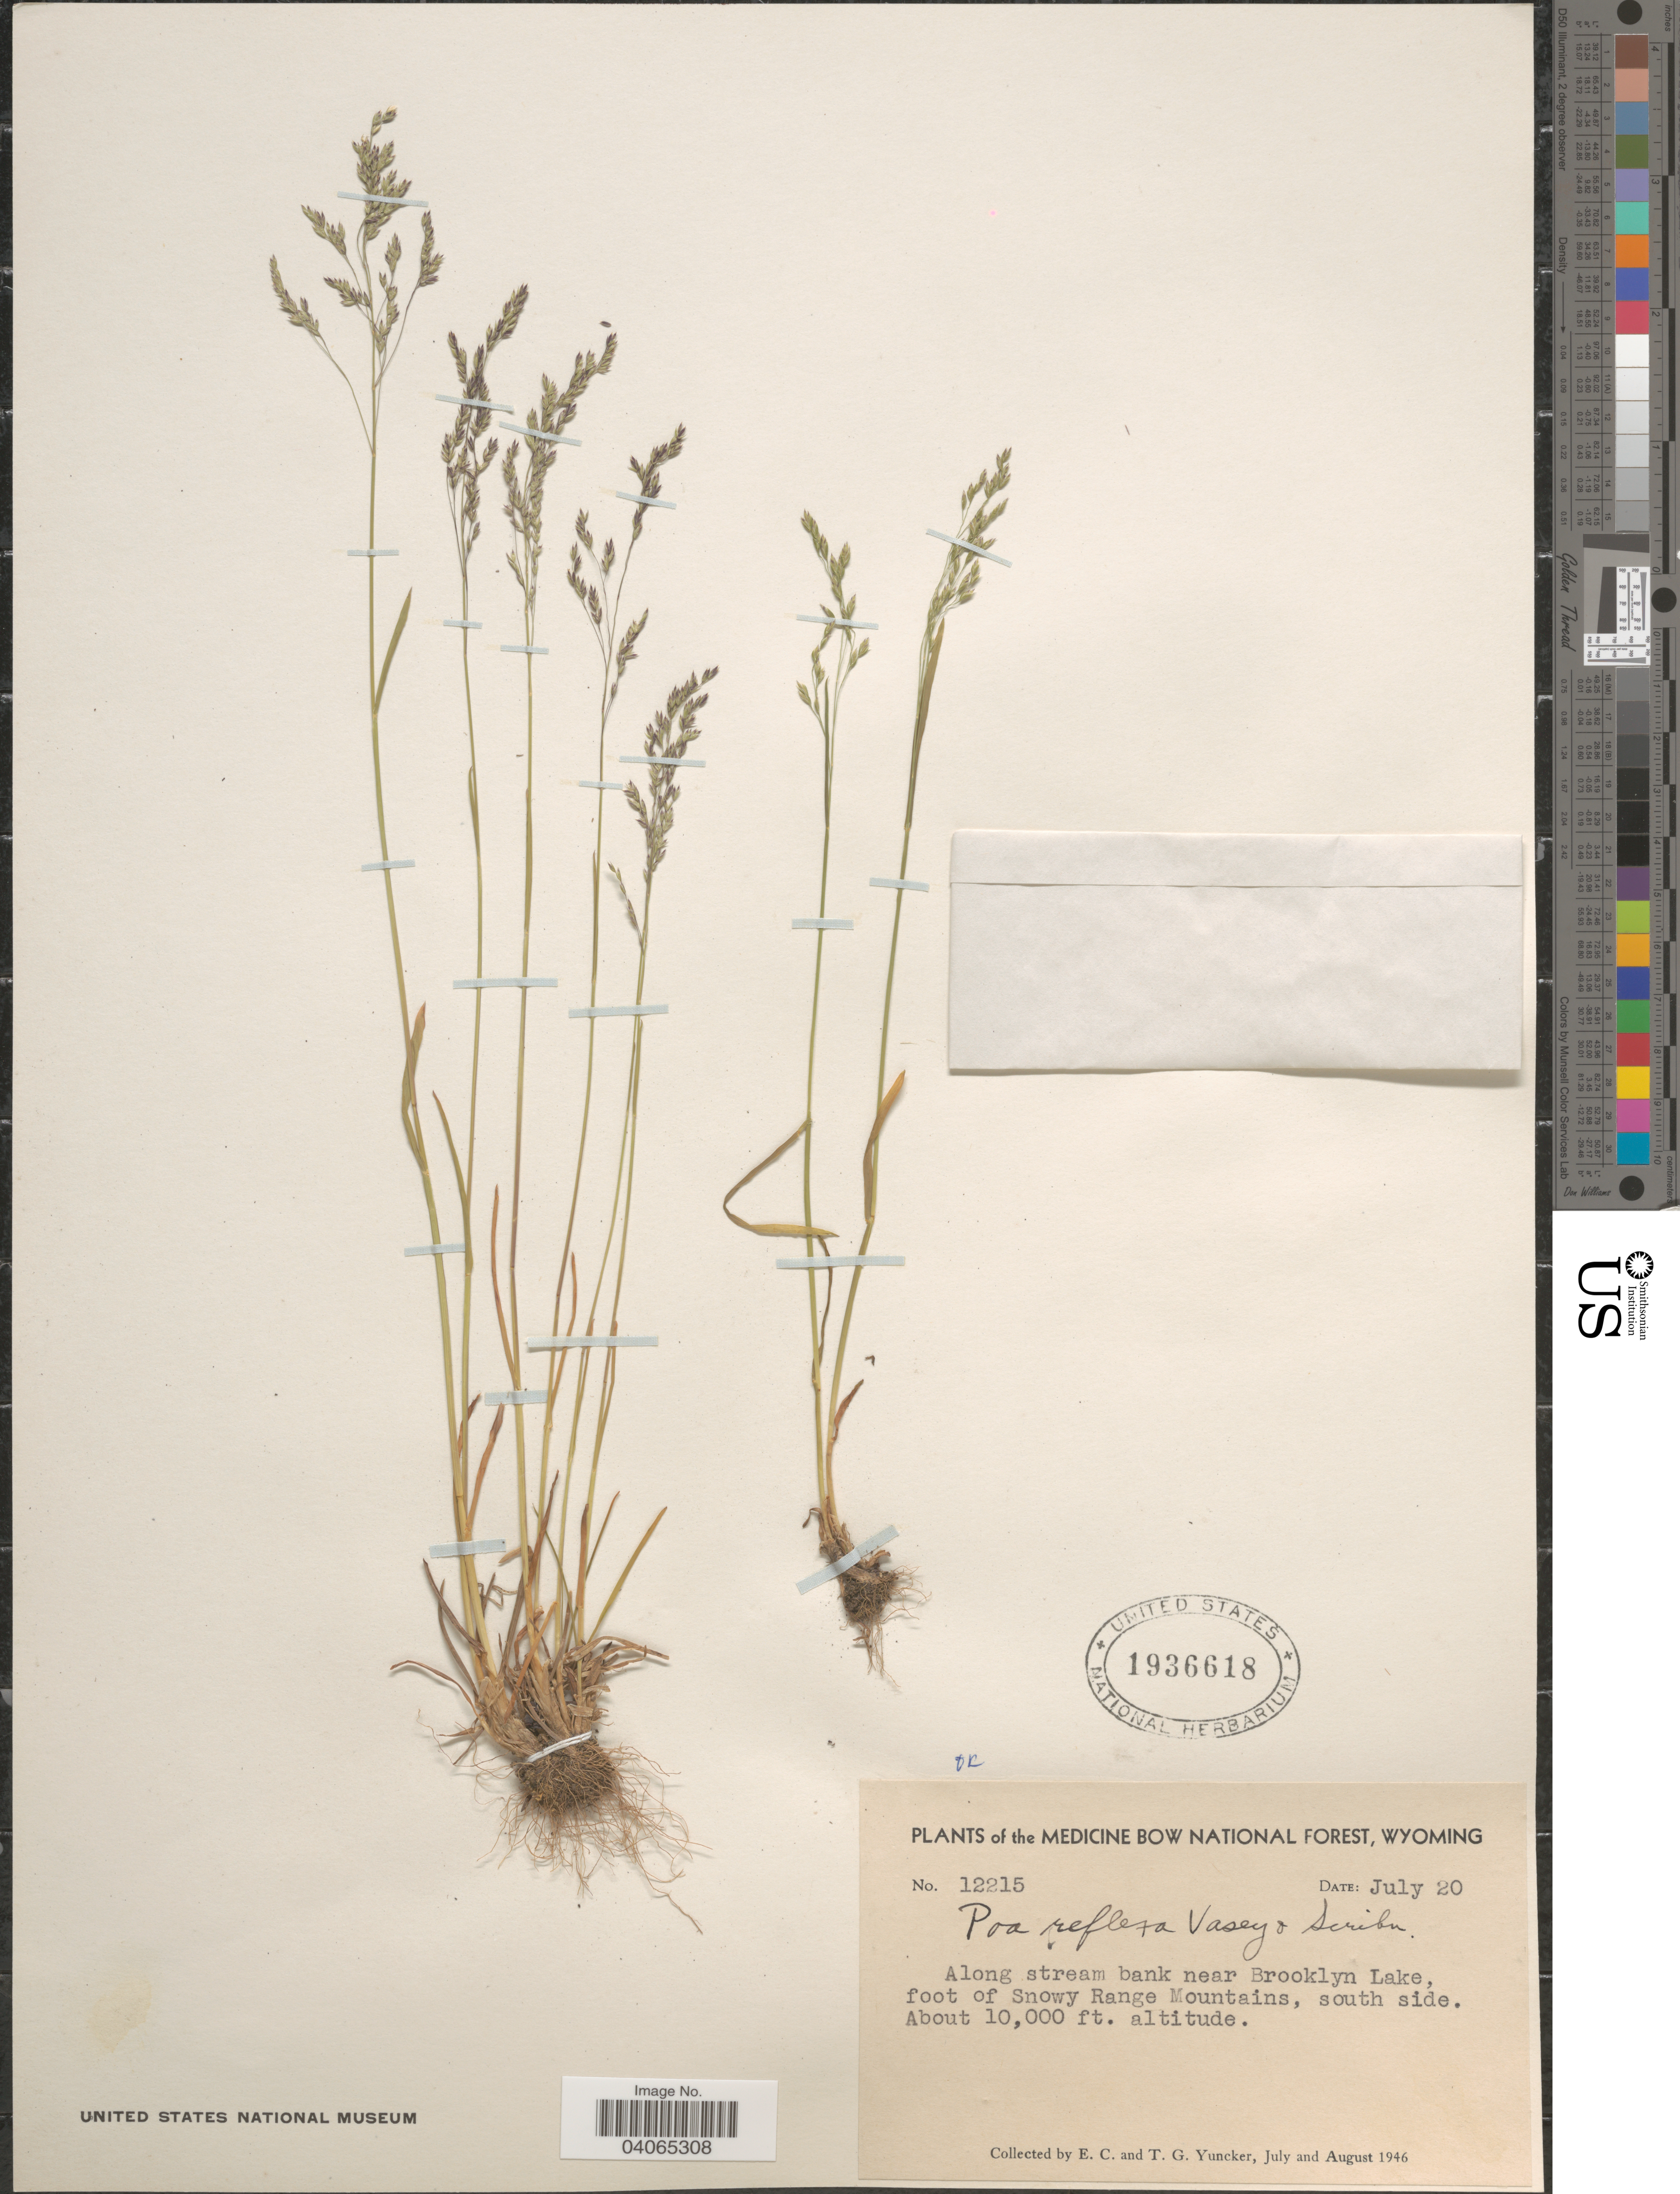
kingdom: Plantae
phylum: Tracheophyta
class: Liliopsida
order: Poales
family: Poaceae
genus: Poa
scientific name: Poa reflexa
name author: Vasey & Scribn.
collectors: E. C. Yuncker & T. G. Yuncker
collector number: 12215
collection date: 1946-07-20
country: United States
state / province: Wyoming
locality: Medicine Bow National Forest. Along stream bank near Brooklyn Lake, foot of Snowy Range Mountains, south side.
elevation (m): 3048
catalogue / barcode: US 1936618